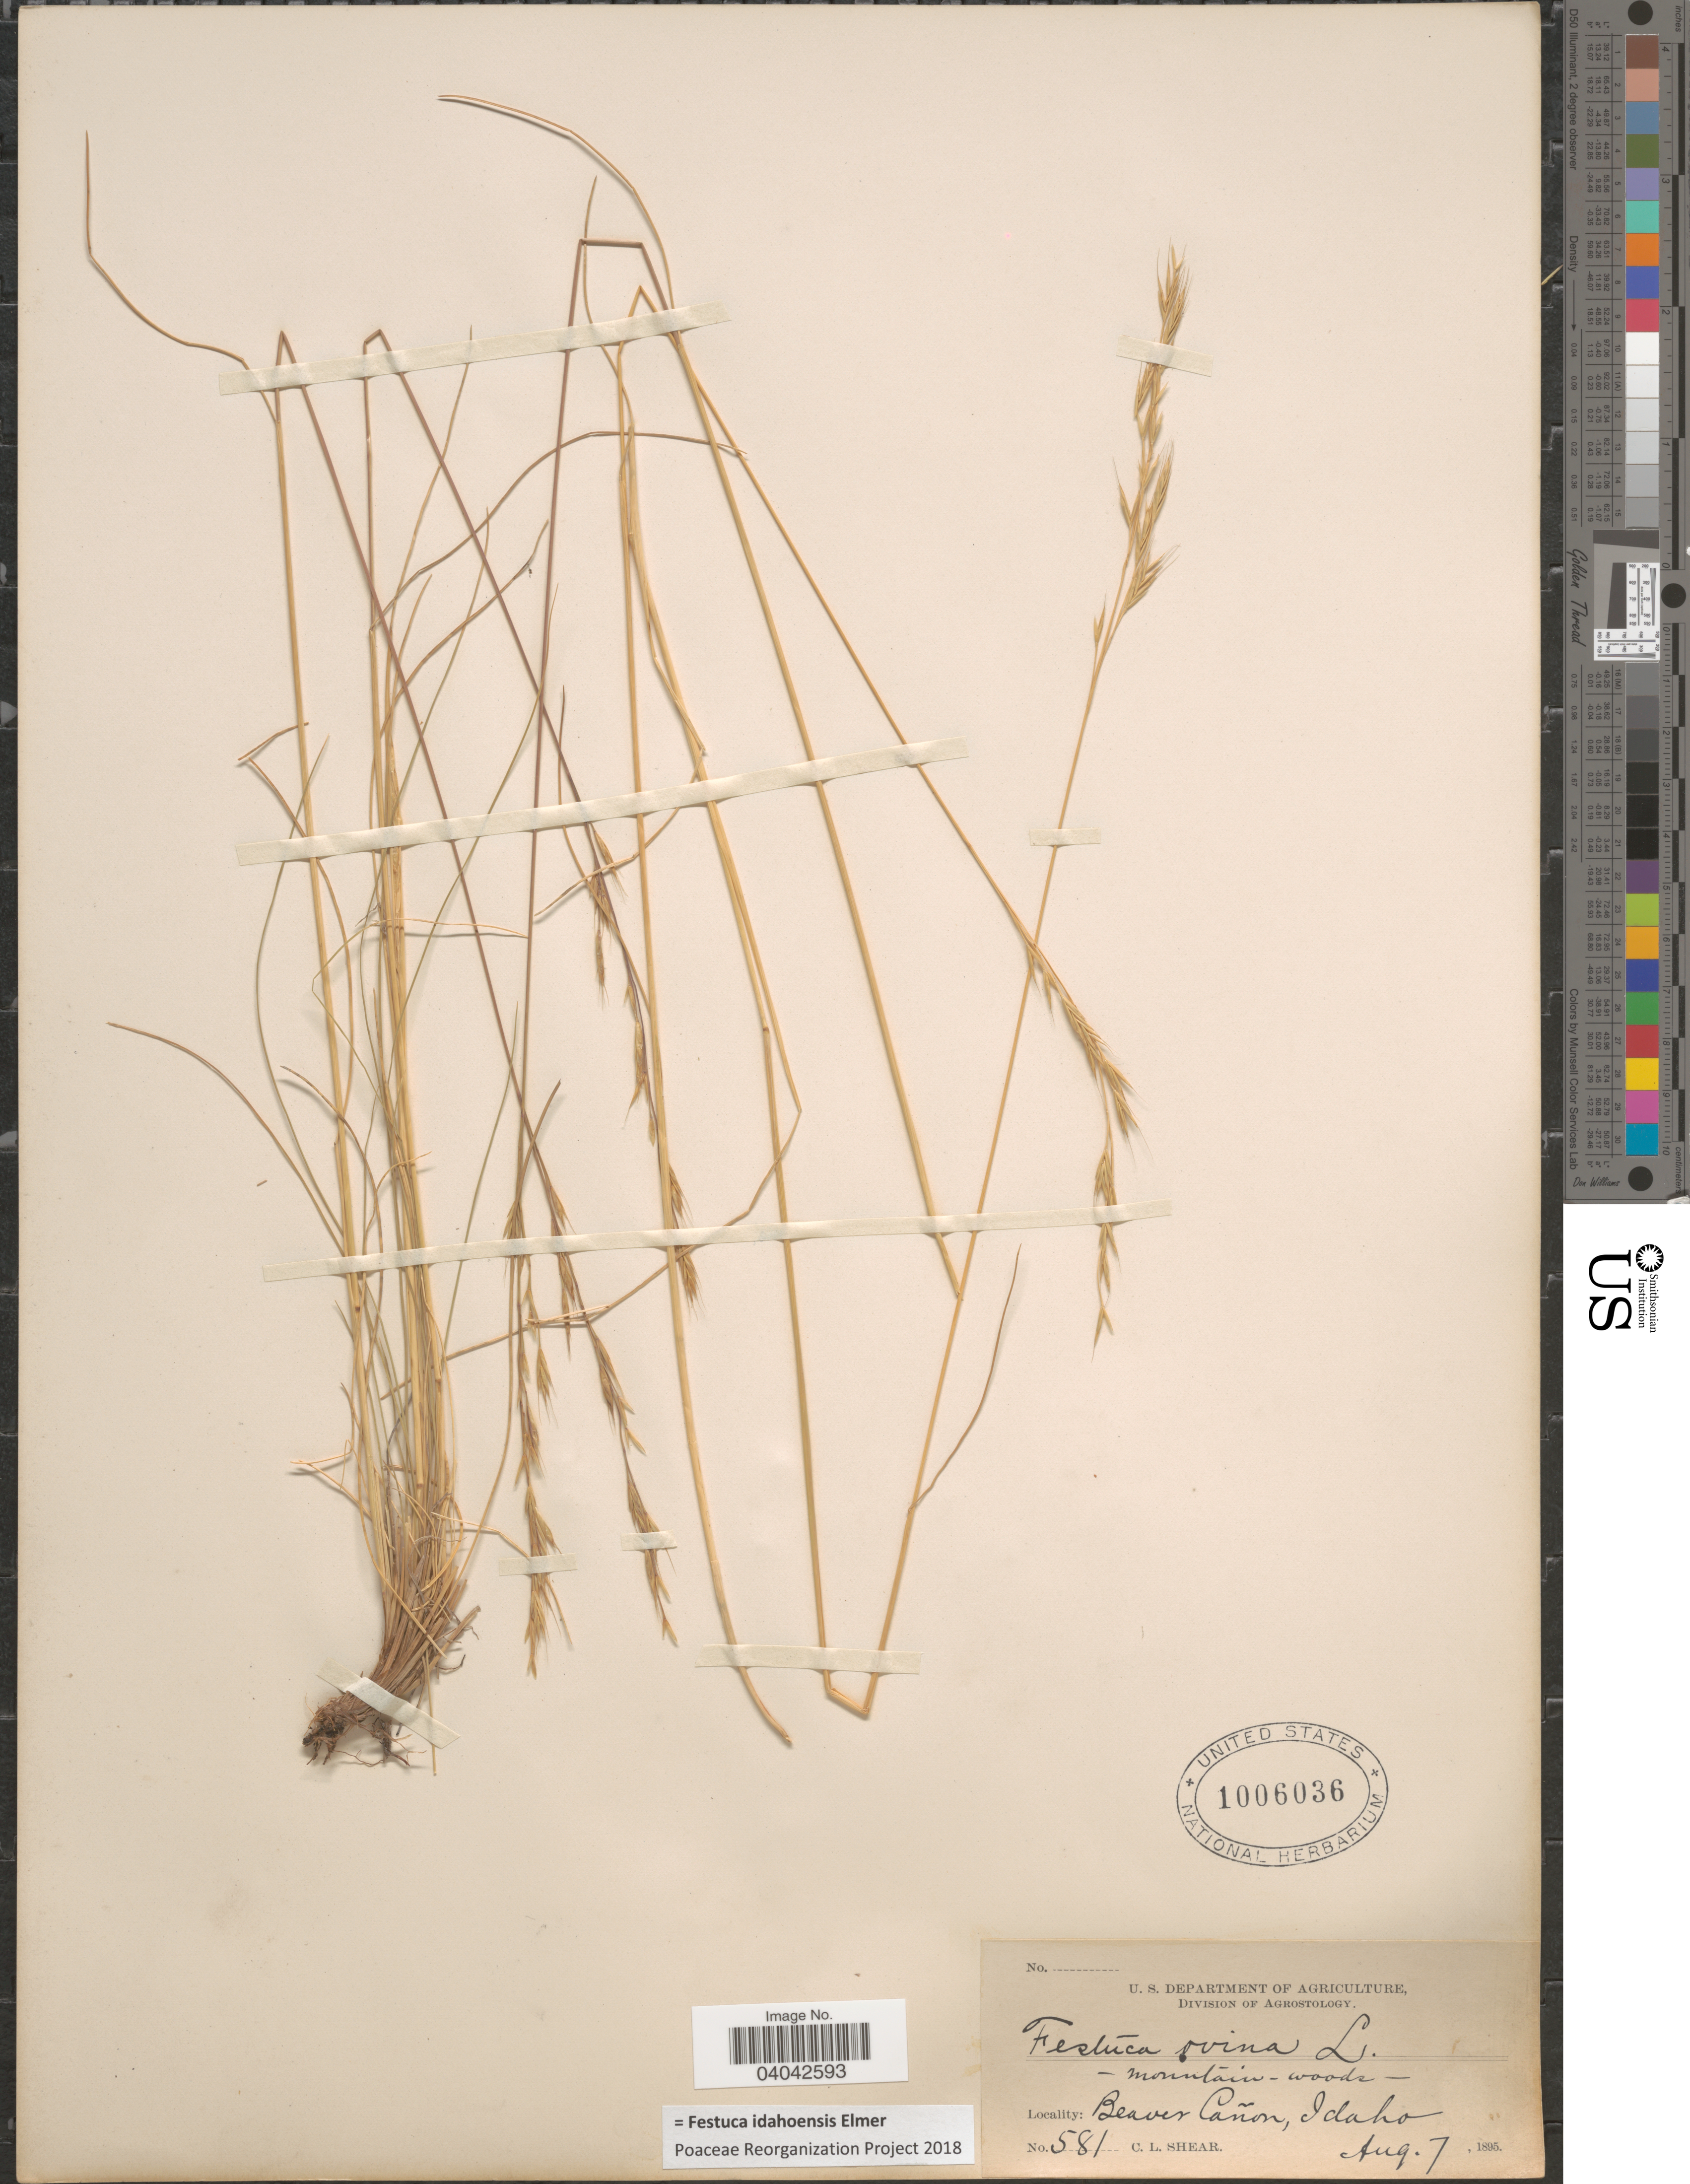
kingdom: Plantae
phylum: Tracheophyta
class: Liliopsida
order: Poales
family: Poaceae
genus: Festuca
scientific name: Festuca idahoensis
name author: Elmer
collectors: C. L. Shear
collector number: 581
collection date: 1895-08-07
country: United States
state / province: Idaho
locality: Beaver Cañon.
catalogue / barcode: US 1006036